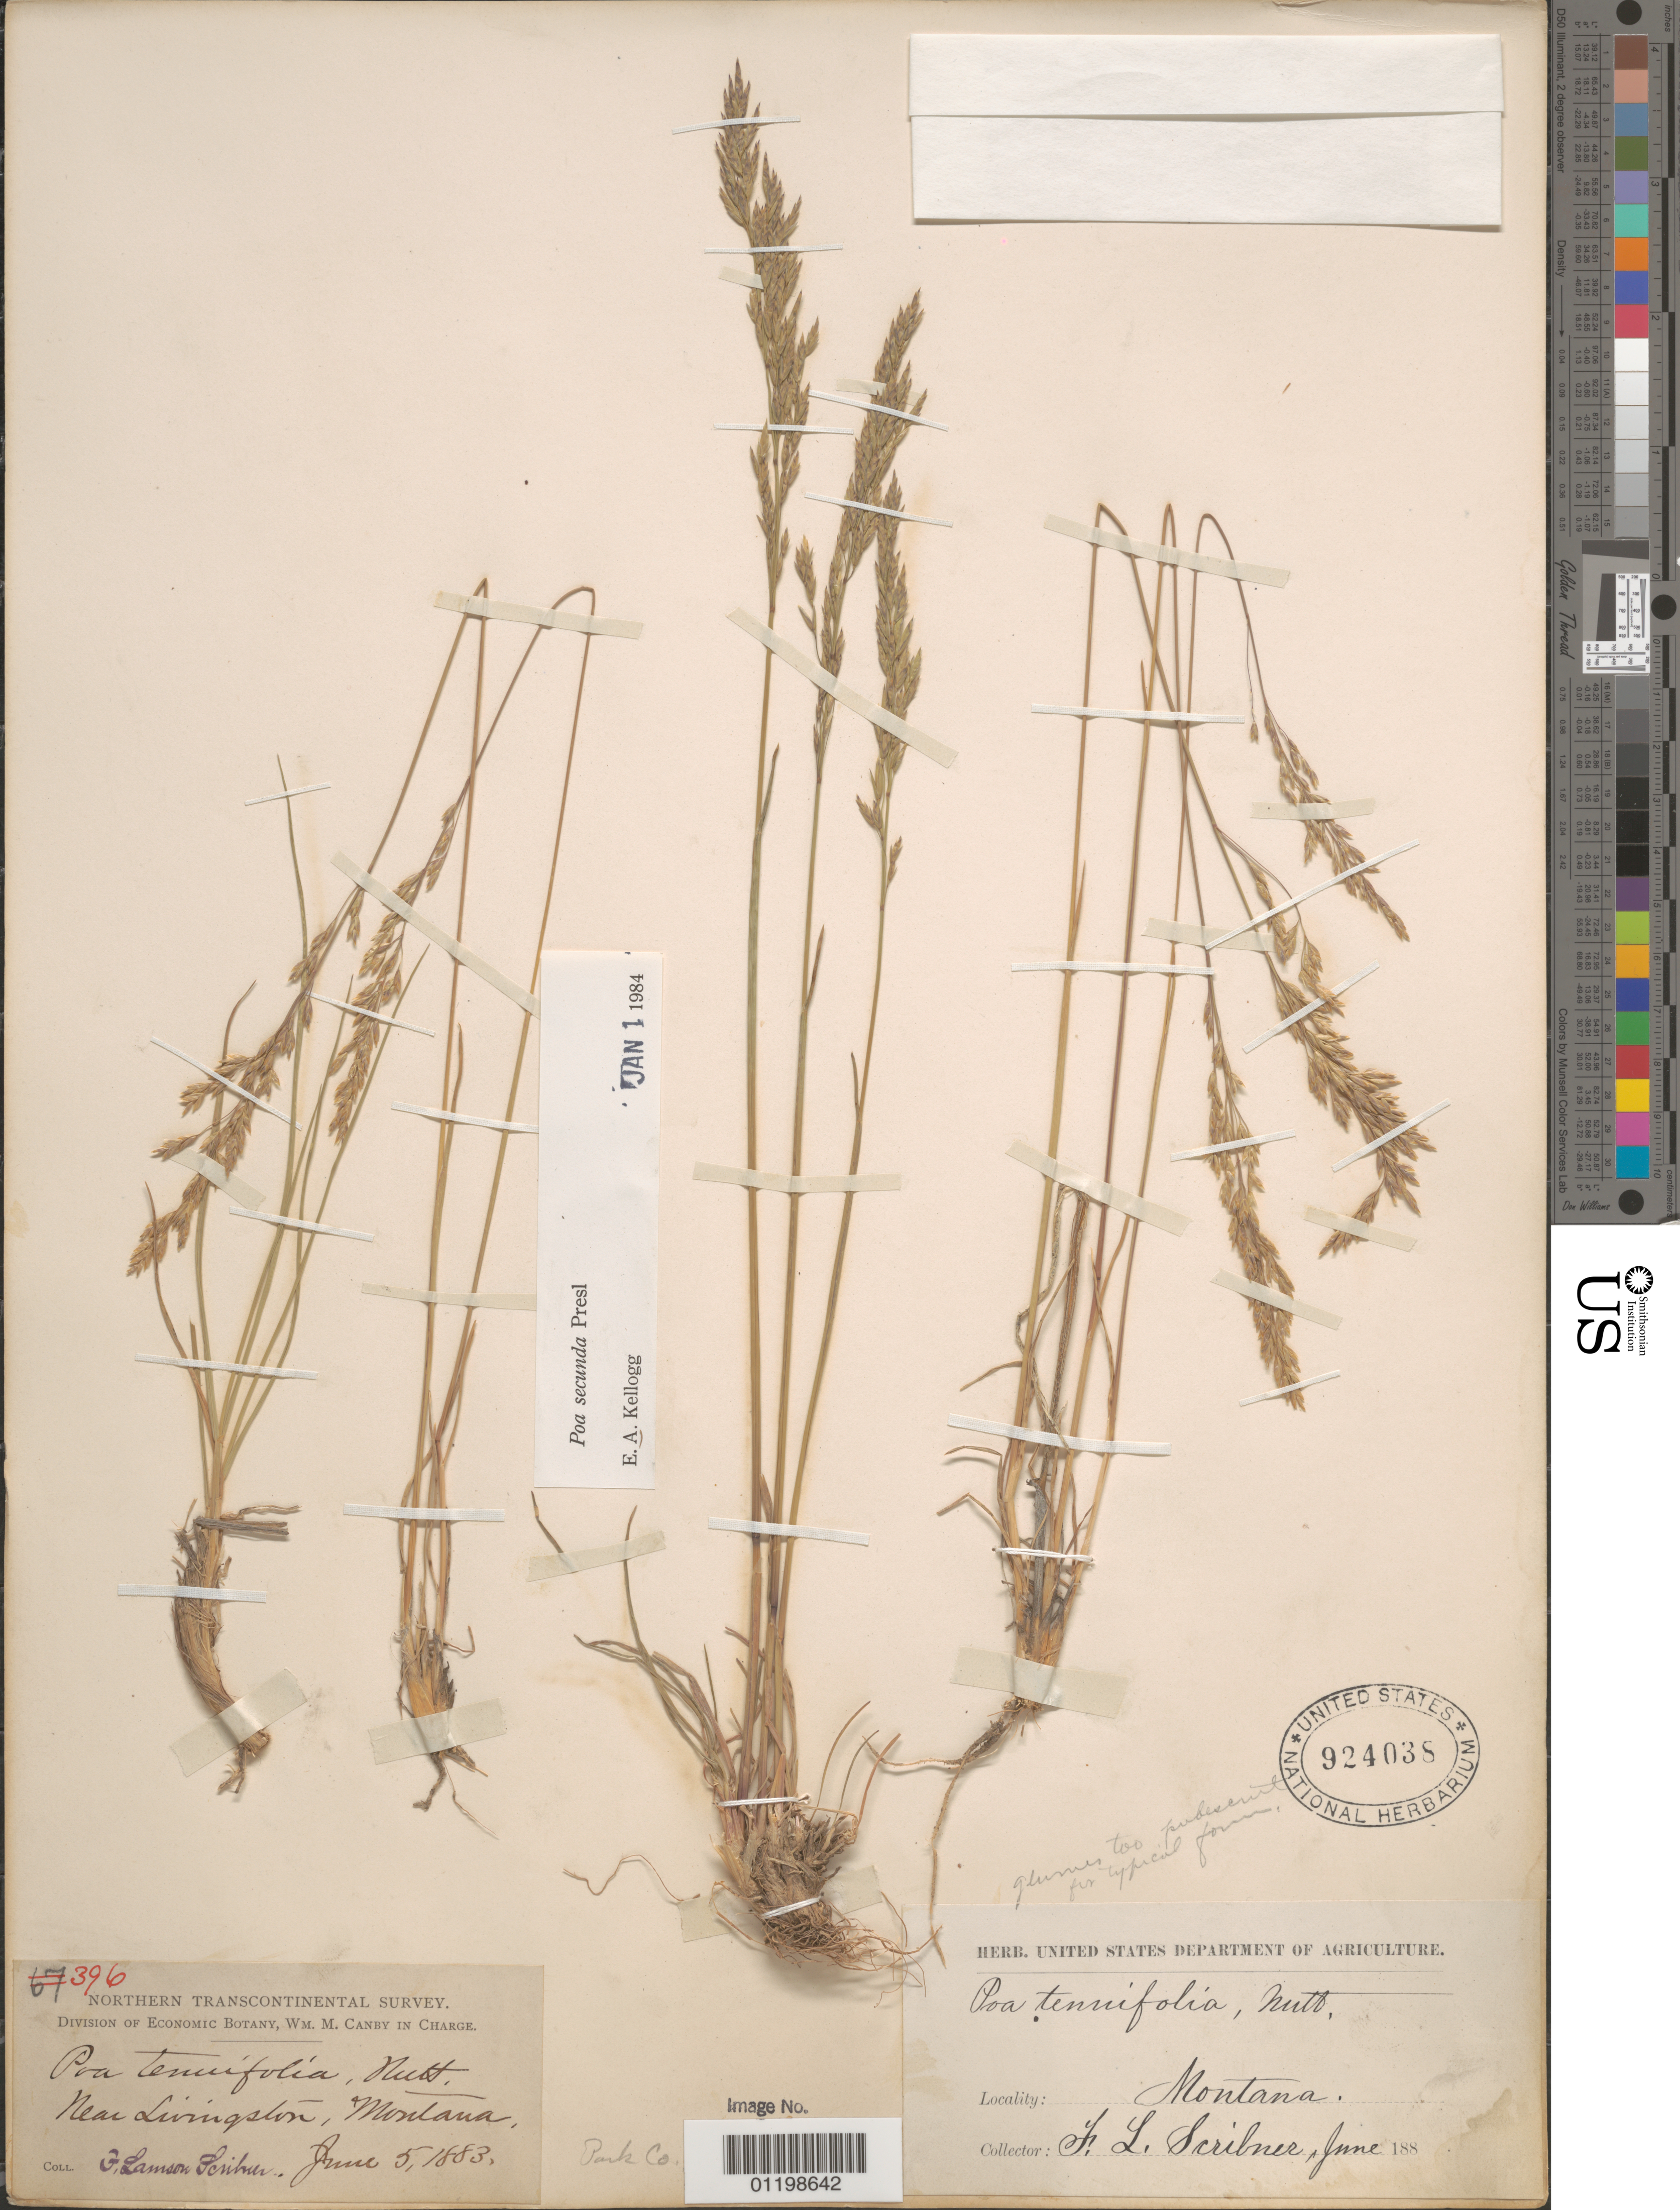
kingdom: Plantae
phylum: Tracheophyta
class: Liliopsida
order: Poales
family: Poaceae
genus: Poa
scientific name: Poa secunda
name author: J. Presl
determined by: Kellogg, E. A.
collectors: F. L. Scribner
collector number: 396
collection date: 1883-06-05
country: United States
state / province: Montana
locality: Near Livingston.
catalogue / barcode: US 924038